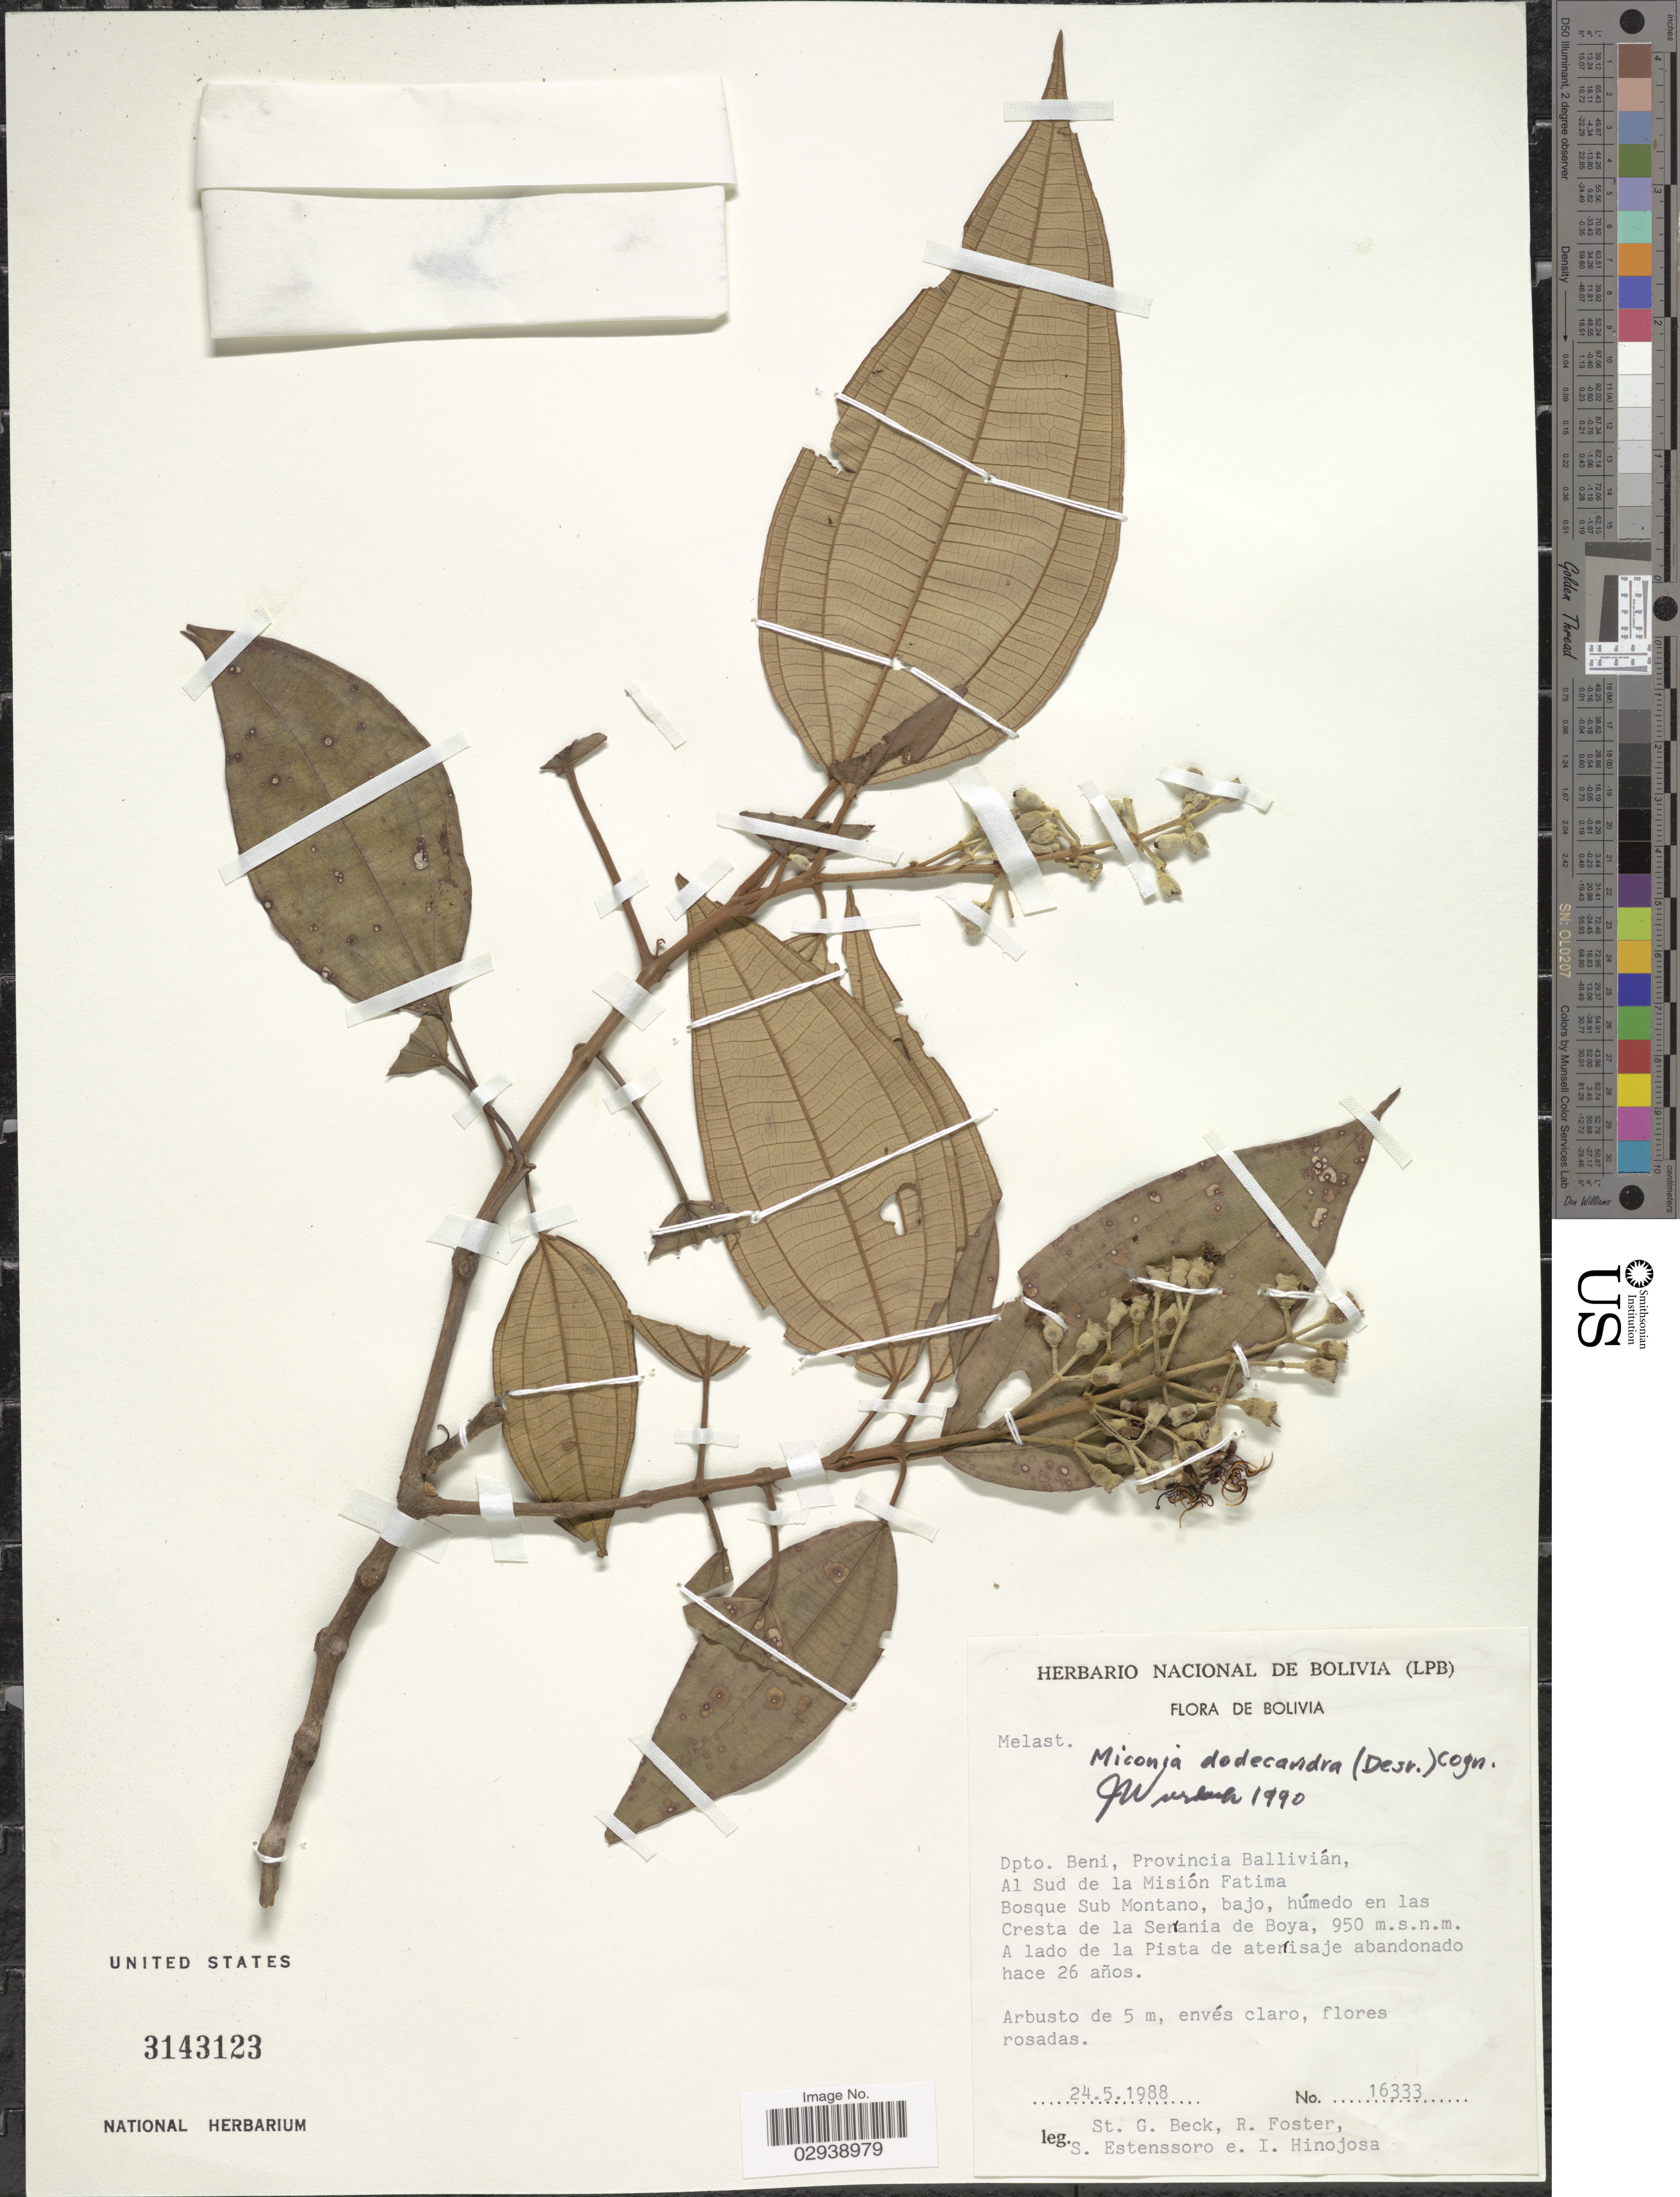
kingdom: Plantae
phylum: Tracheophyta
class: Magnoliopsida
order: Myrtales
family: Melastomataceae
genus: Miconia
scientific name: Miconia dodecandra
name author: Cogn.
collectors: S. G. Beck, R. Foster, S. Estenssoro & I. Hinojosa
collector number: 16333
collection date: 1988-05-24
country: Bolivia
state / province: Beni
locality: Dpto. Beni, Provincia Ballivián, Al Sud de la Misión Fatima. Bosque Sub Montano, bajo húmedo en las Cresta de la Senania de Boya.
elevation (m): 950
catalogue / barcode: US 3143123